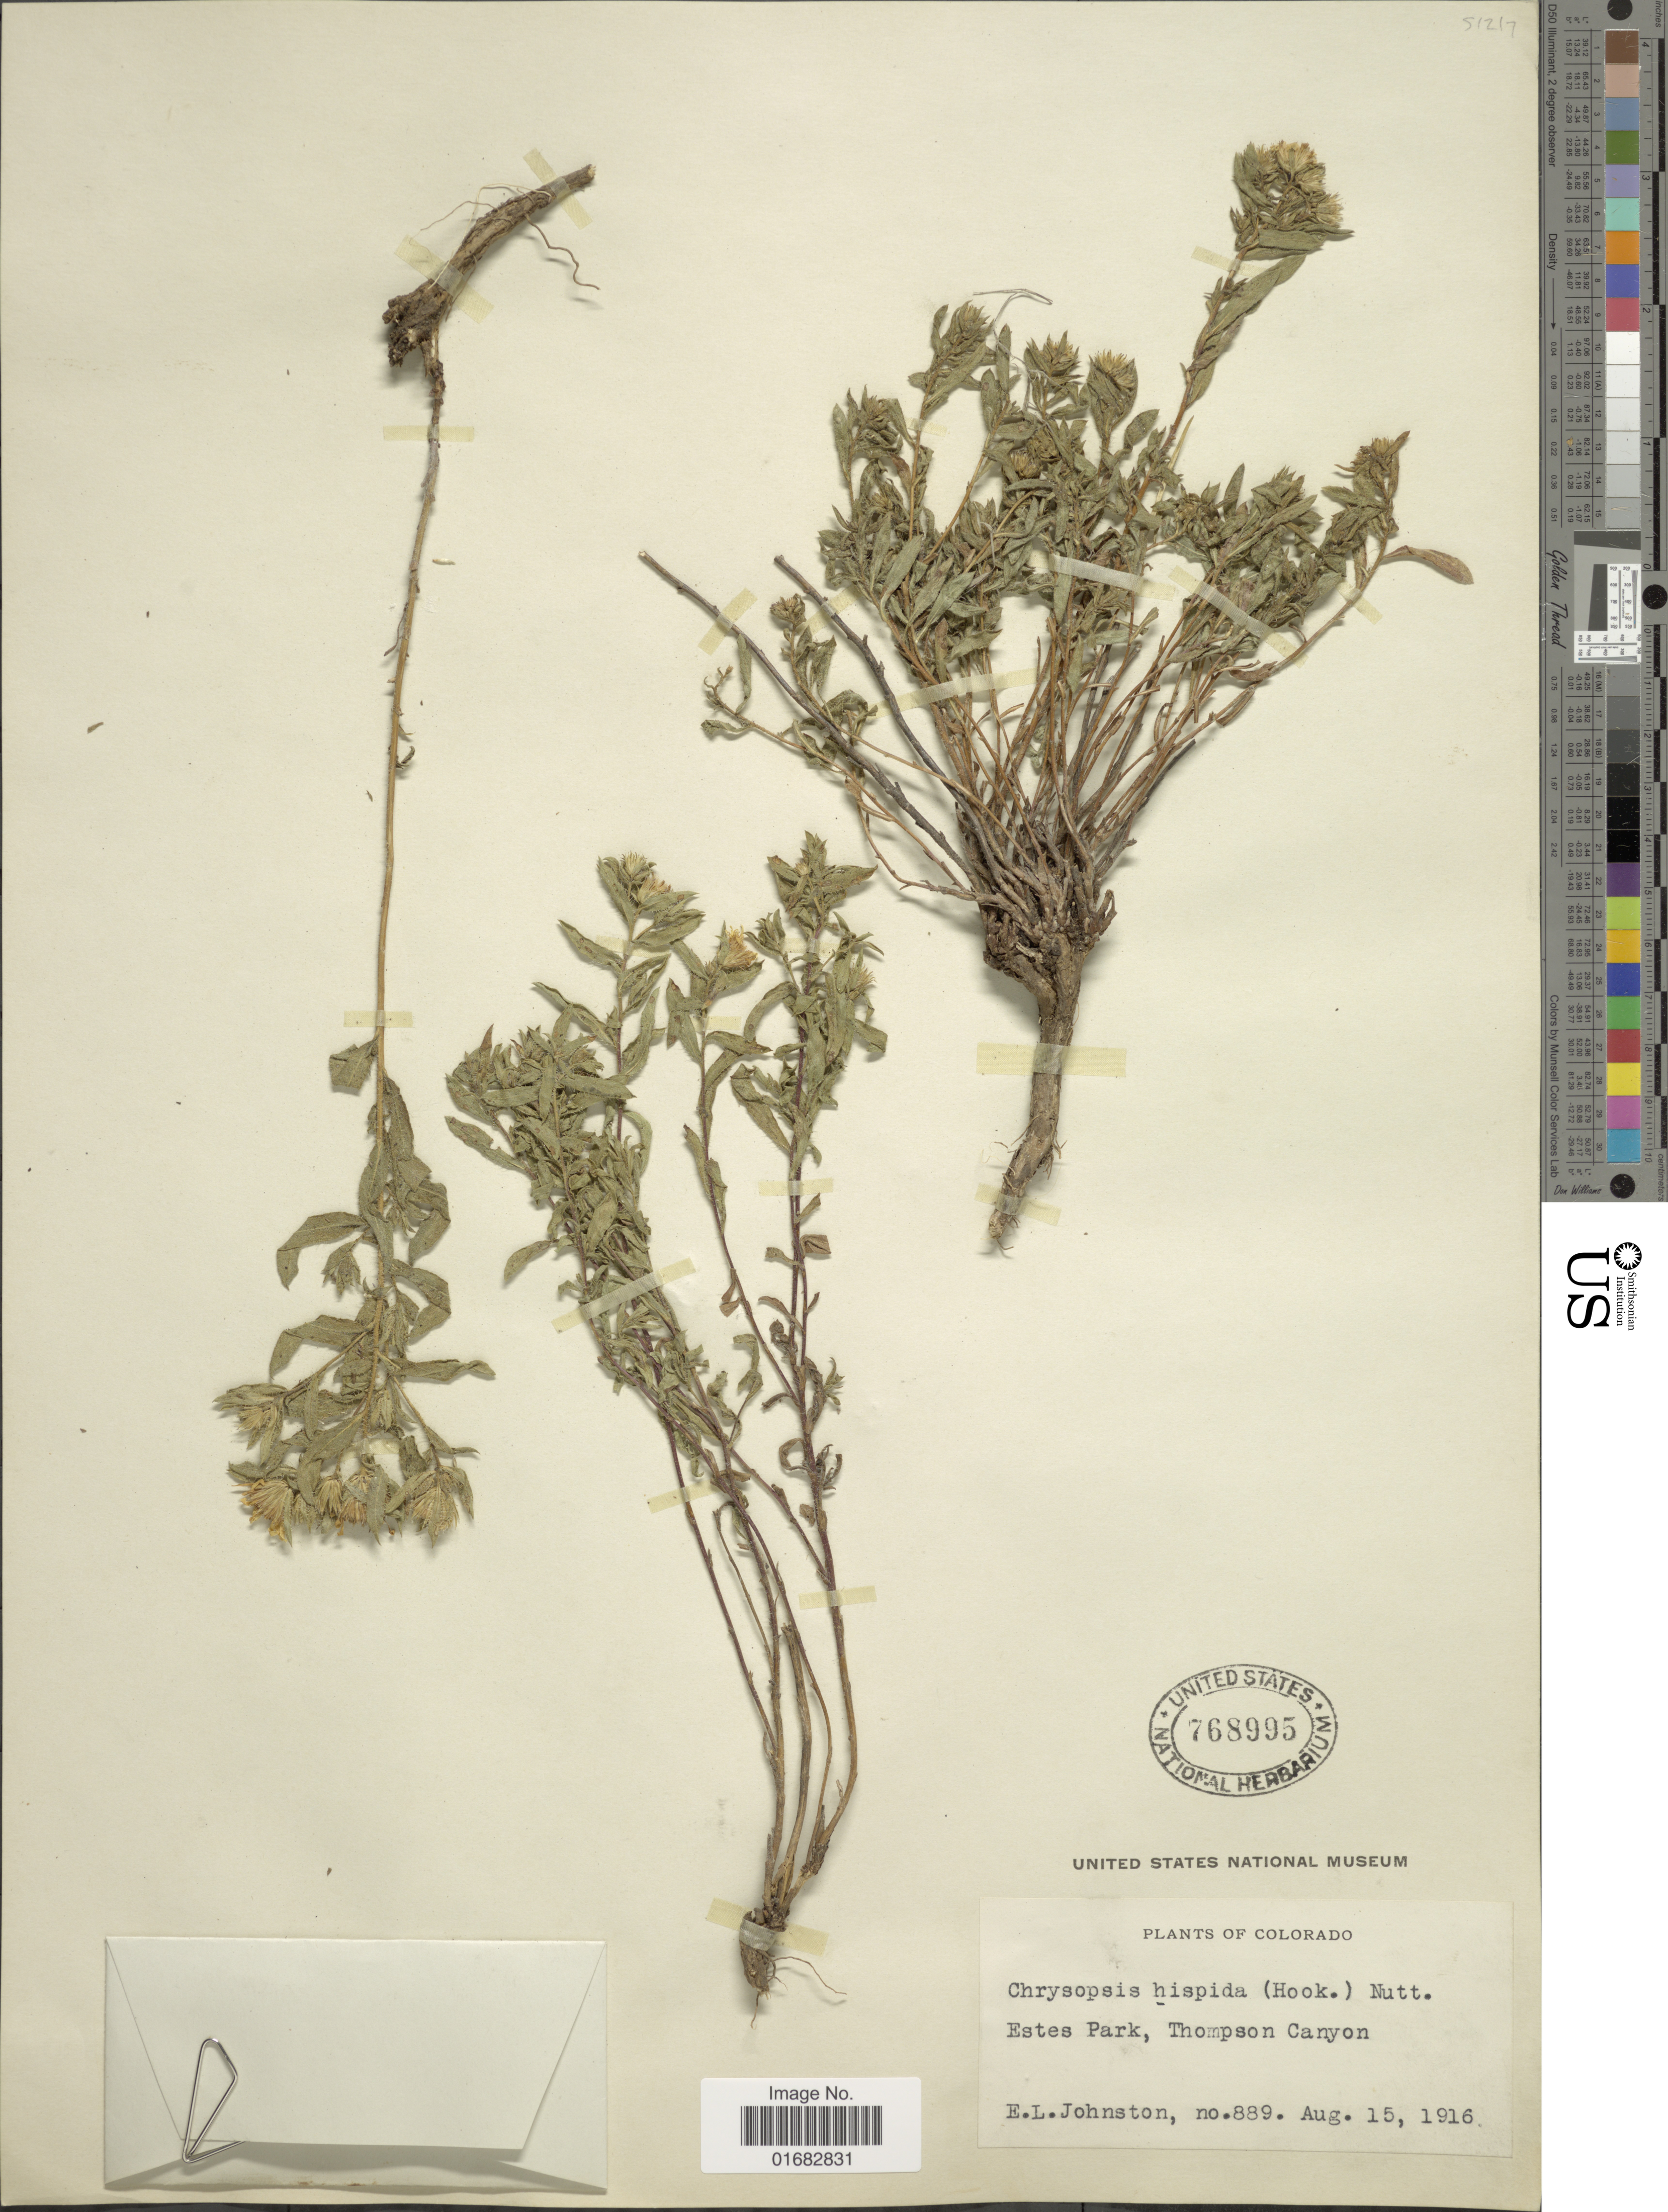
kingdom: Plantae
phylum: Tracheophyta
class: Magnoliopsida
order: Asterales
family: Asteraceae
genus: Heterotheca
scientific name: Heterotheca villosa var. hispida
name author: (Hook.) V.L. Harms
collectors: E. L. Johnston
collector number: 889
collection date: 1916-08-15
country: United States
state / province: Colorado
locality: Estes Park, Thompson Canyon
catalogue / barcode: US 768995